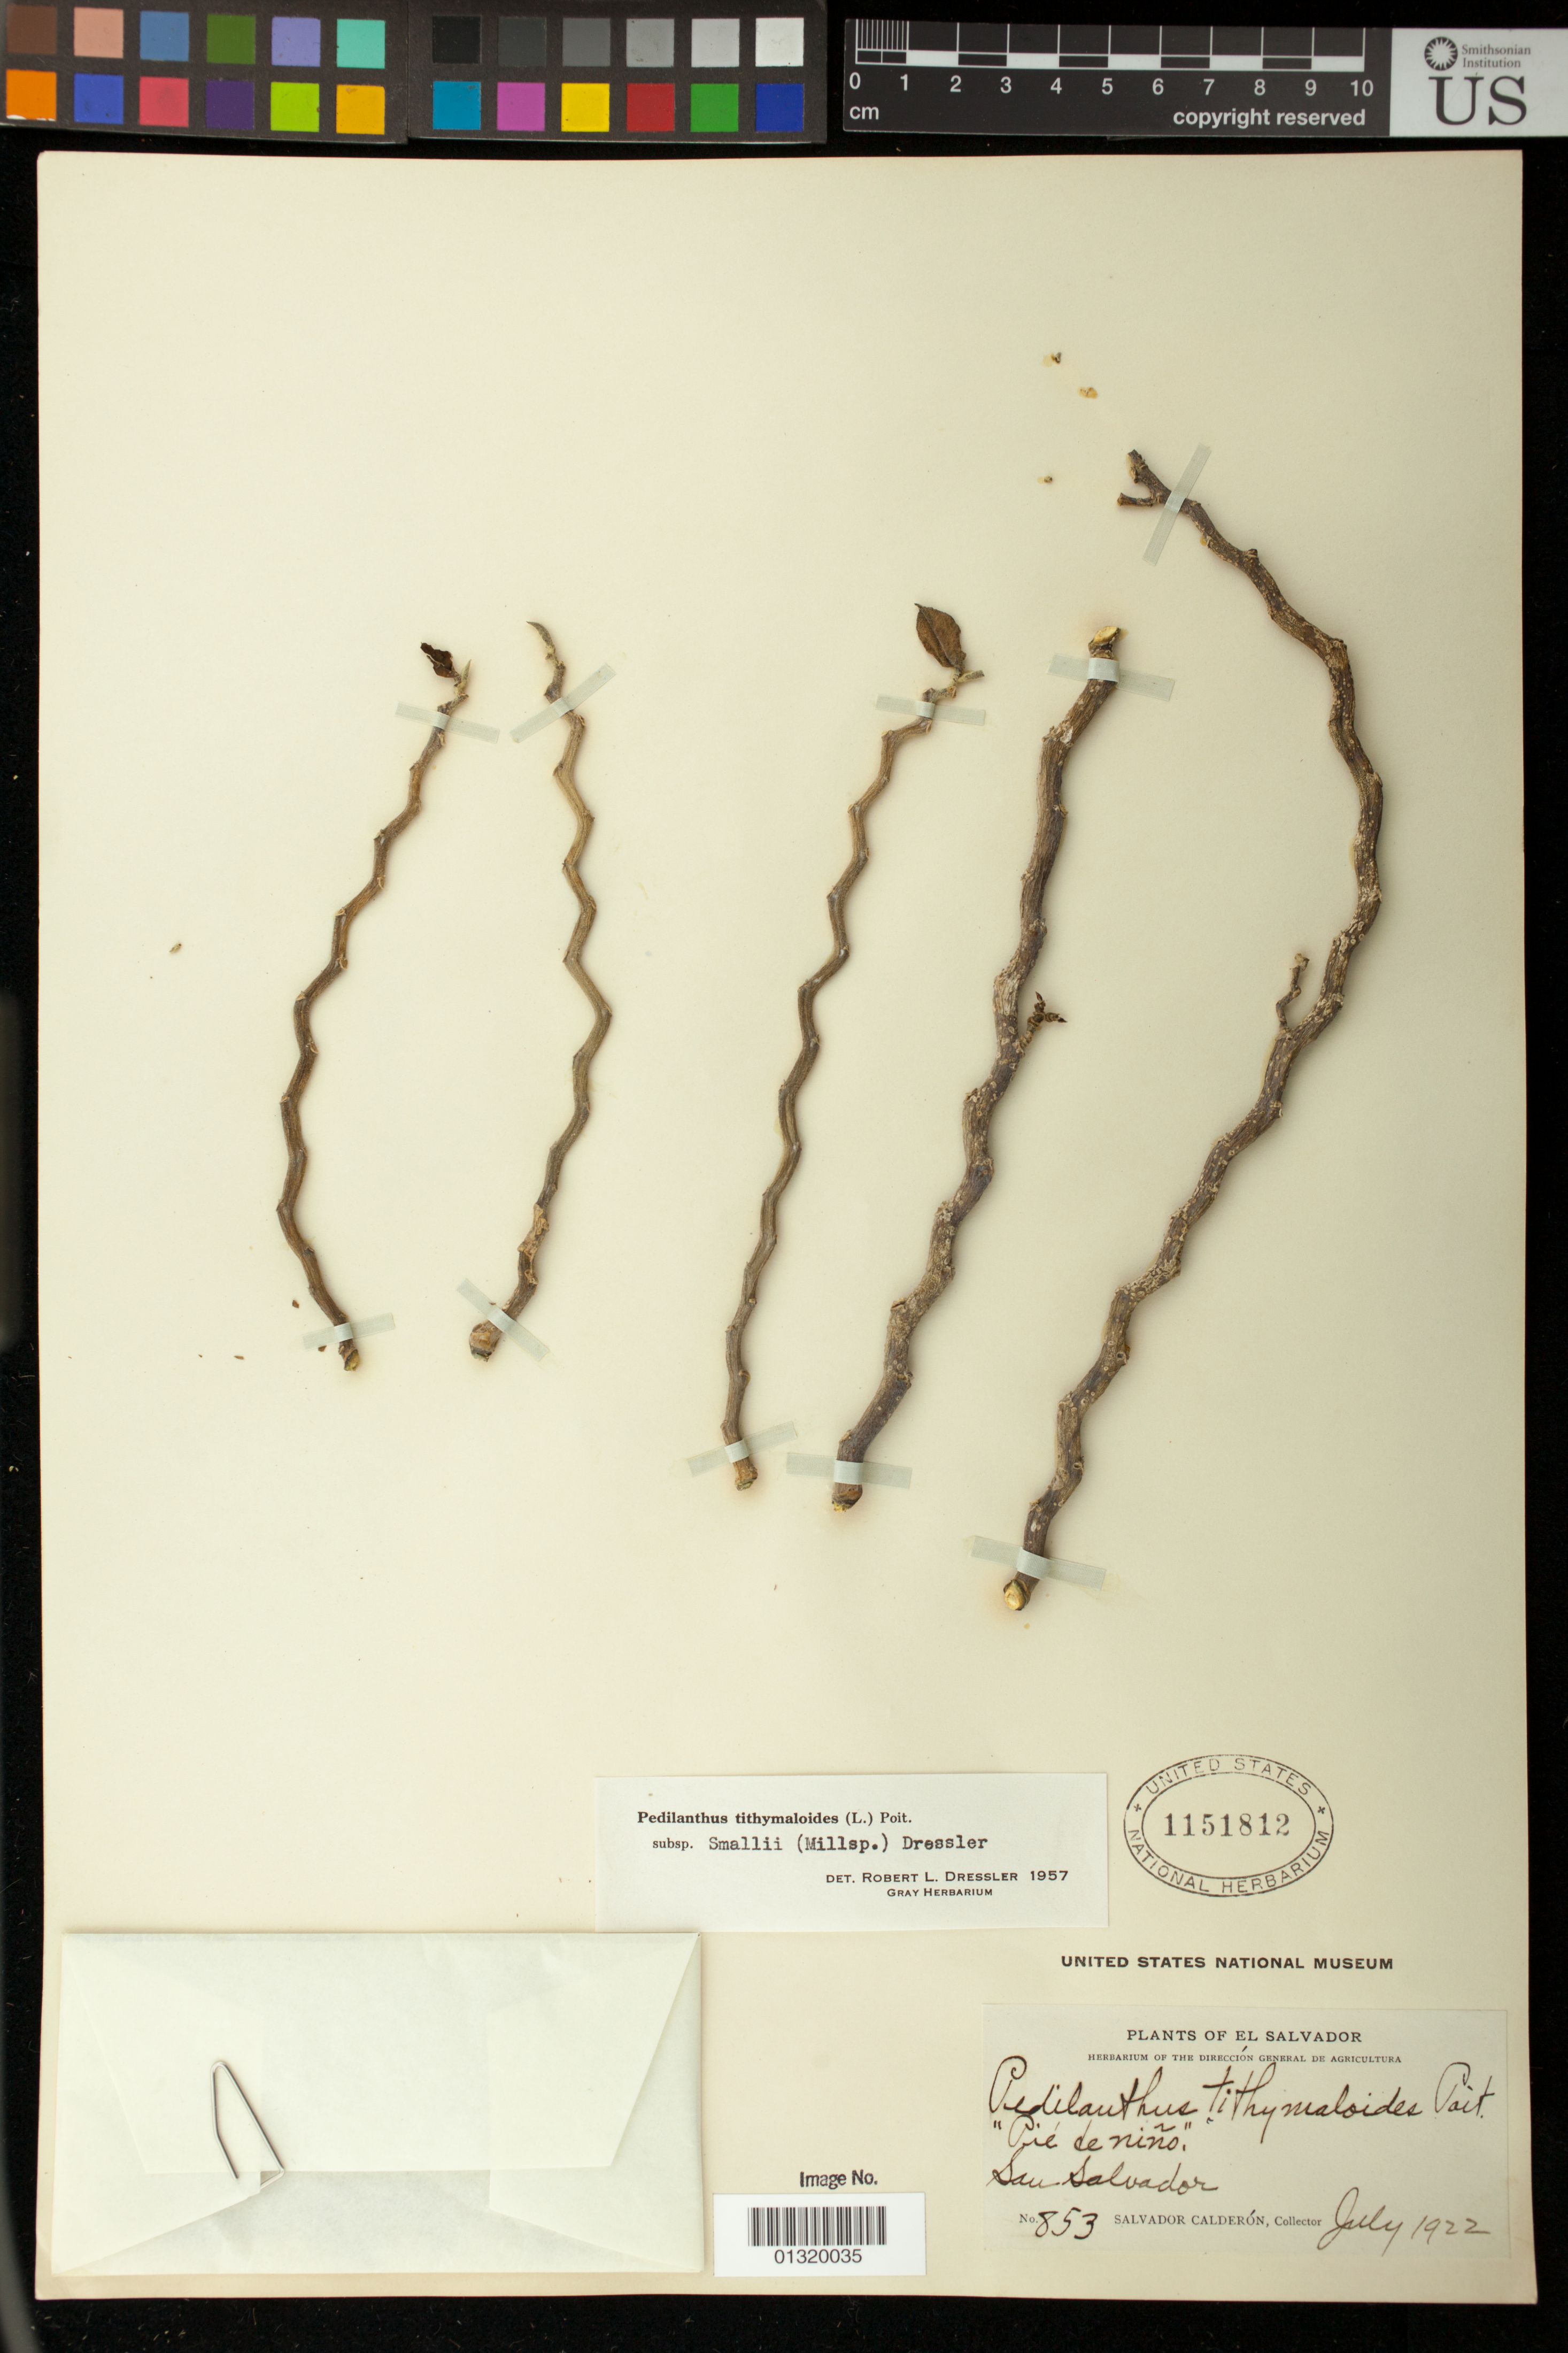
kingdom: Plantae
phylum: Tracheophyta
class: Magnoliopsida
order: Malpighiales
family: Euphorbiaceae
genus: Pedilanthus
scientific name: Pedilanthus tithymaloides subsp. parasiticus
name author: (Boiss. ex Klotzsch & Garcke) Dressler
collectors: S. Calderón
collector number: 853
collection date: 1922-07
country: El Salvador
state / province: San Salvador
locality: San Salvador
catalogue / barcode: US 1151812